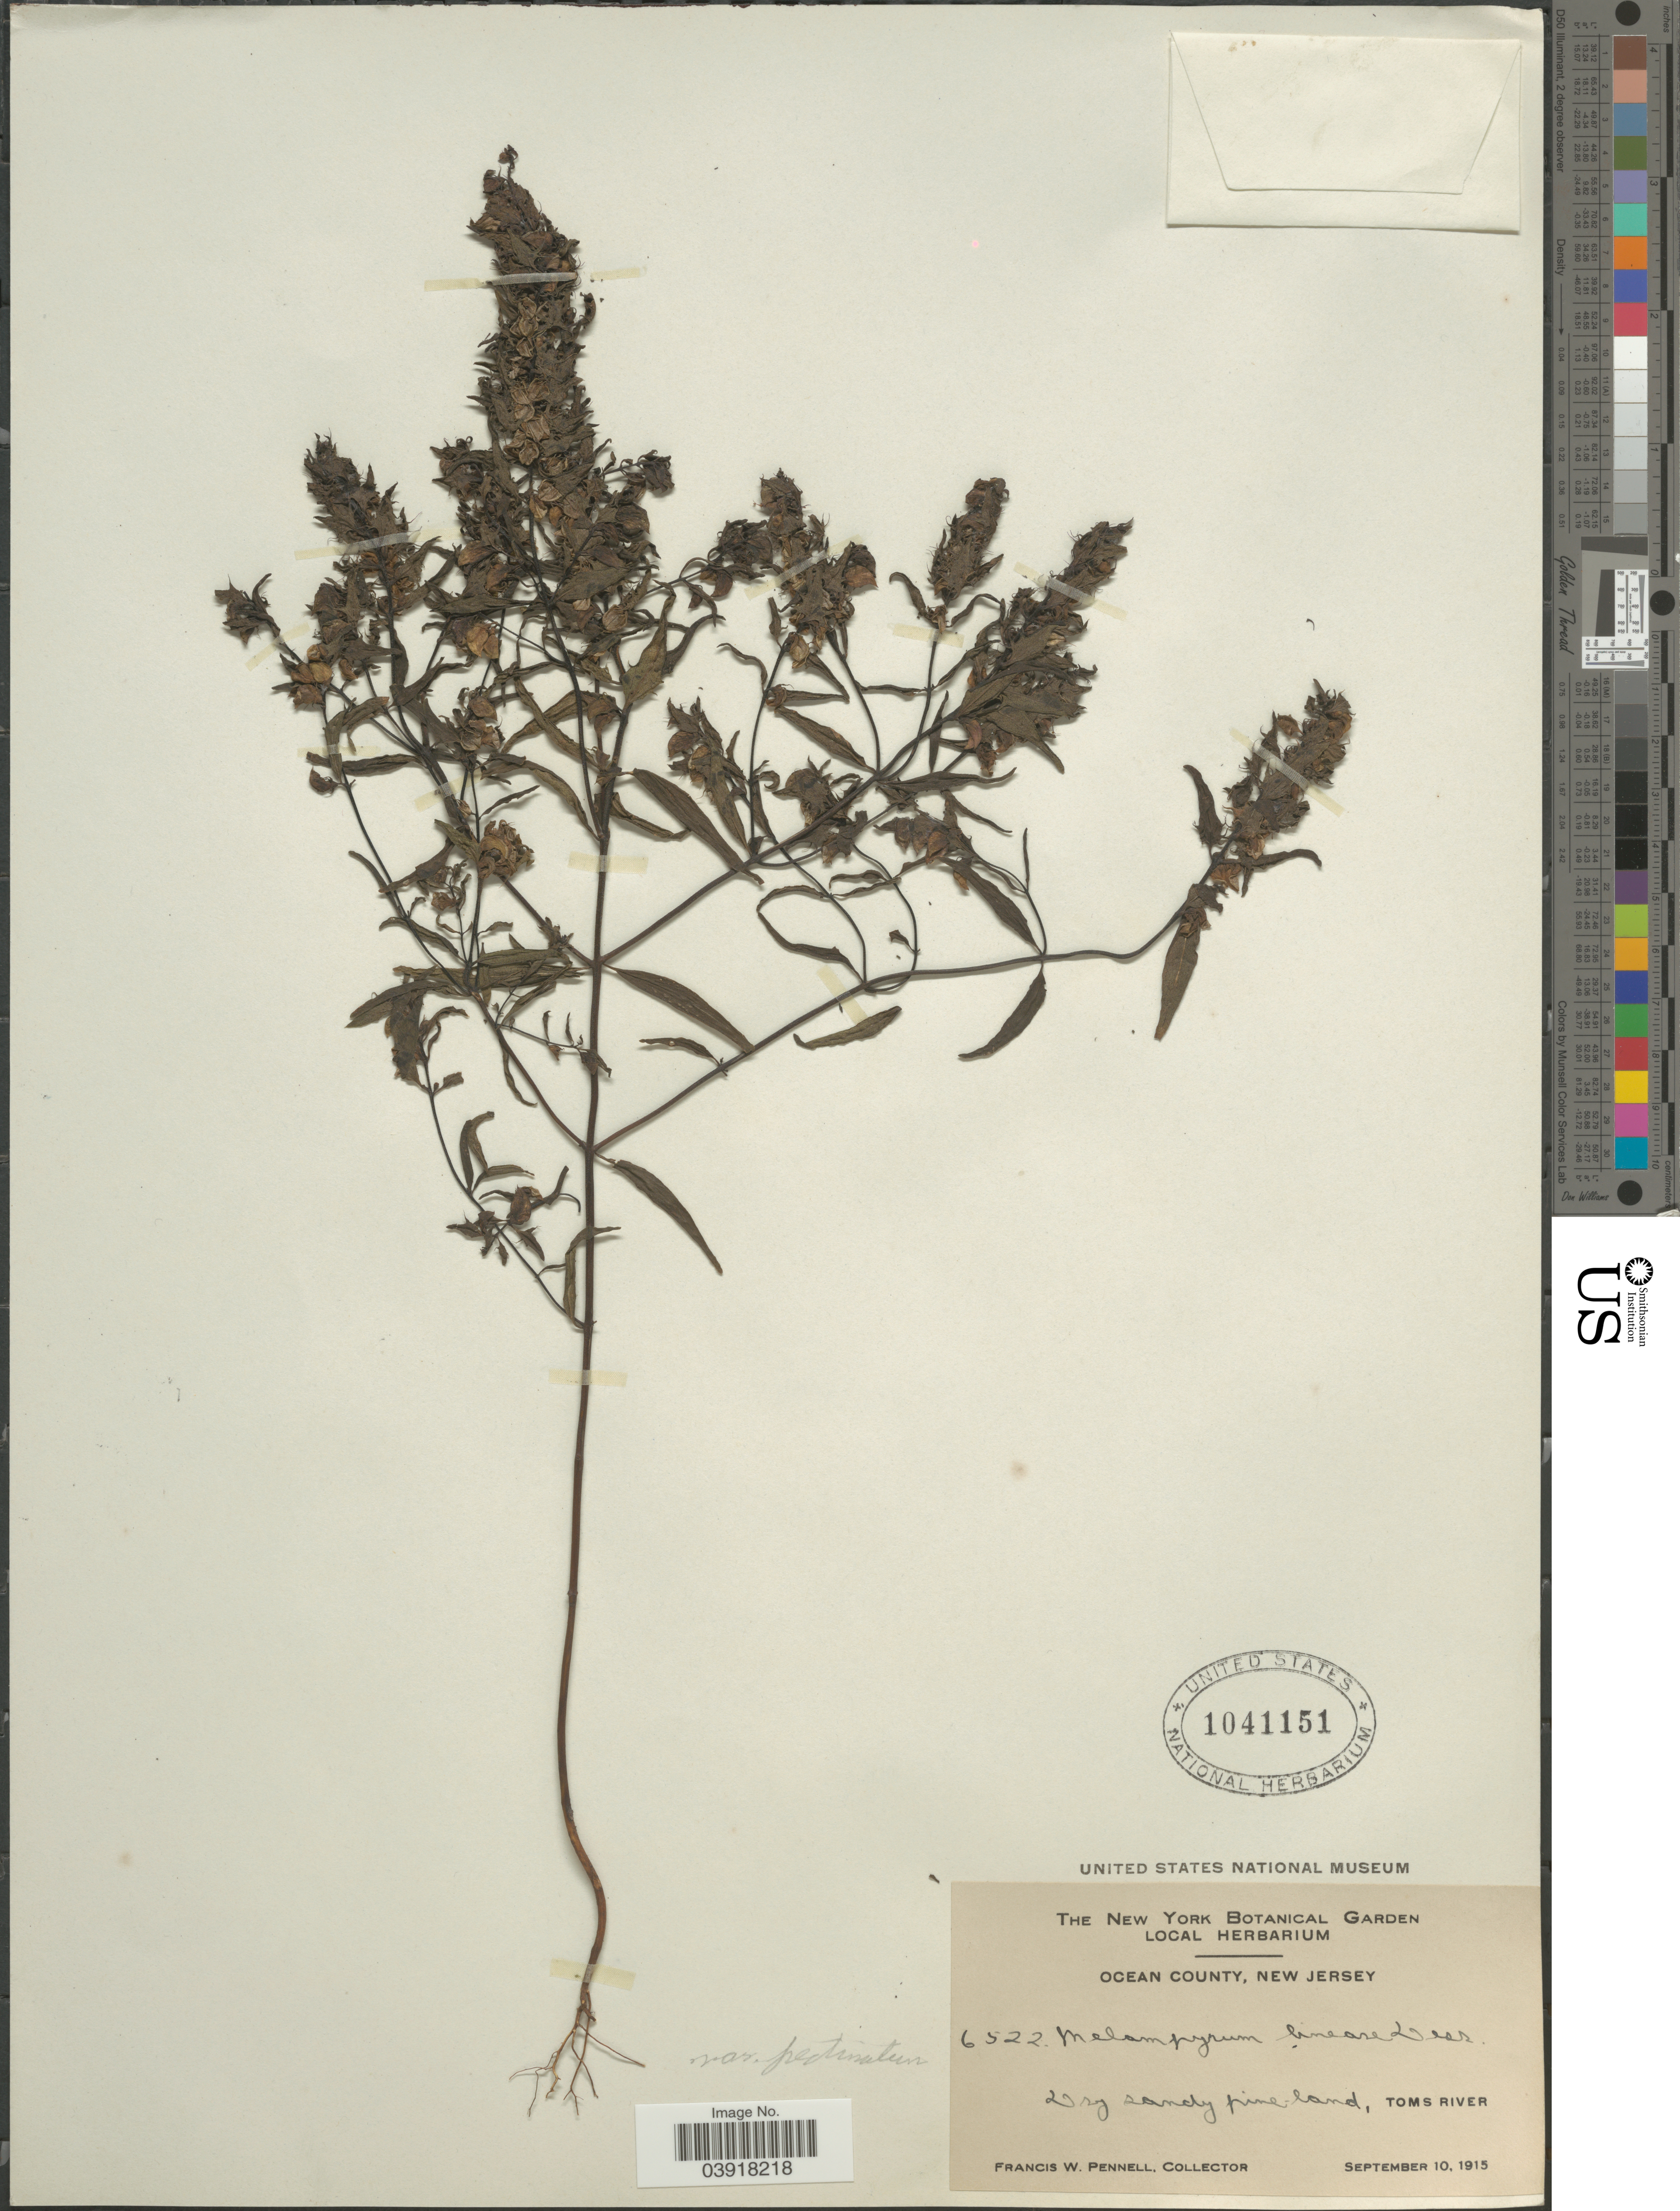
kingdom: Plantae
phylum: Tracheophyta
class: Magnoliopsida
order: Lamiales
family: Orobanchaceae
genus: Melampyrum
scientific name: Melampyrum lineare var. pectinatum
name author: (Pennell) Fernald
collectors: F. W. Pennell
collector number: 6522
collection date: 1915-09-10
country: United States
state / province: New Jersey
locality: Ocean County. Dry sandy pine-land, Toms River.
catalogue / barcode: US 1041151